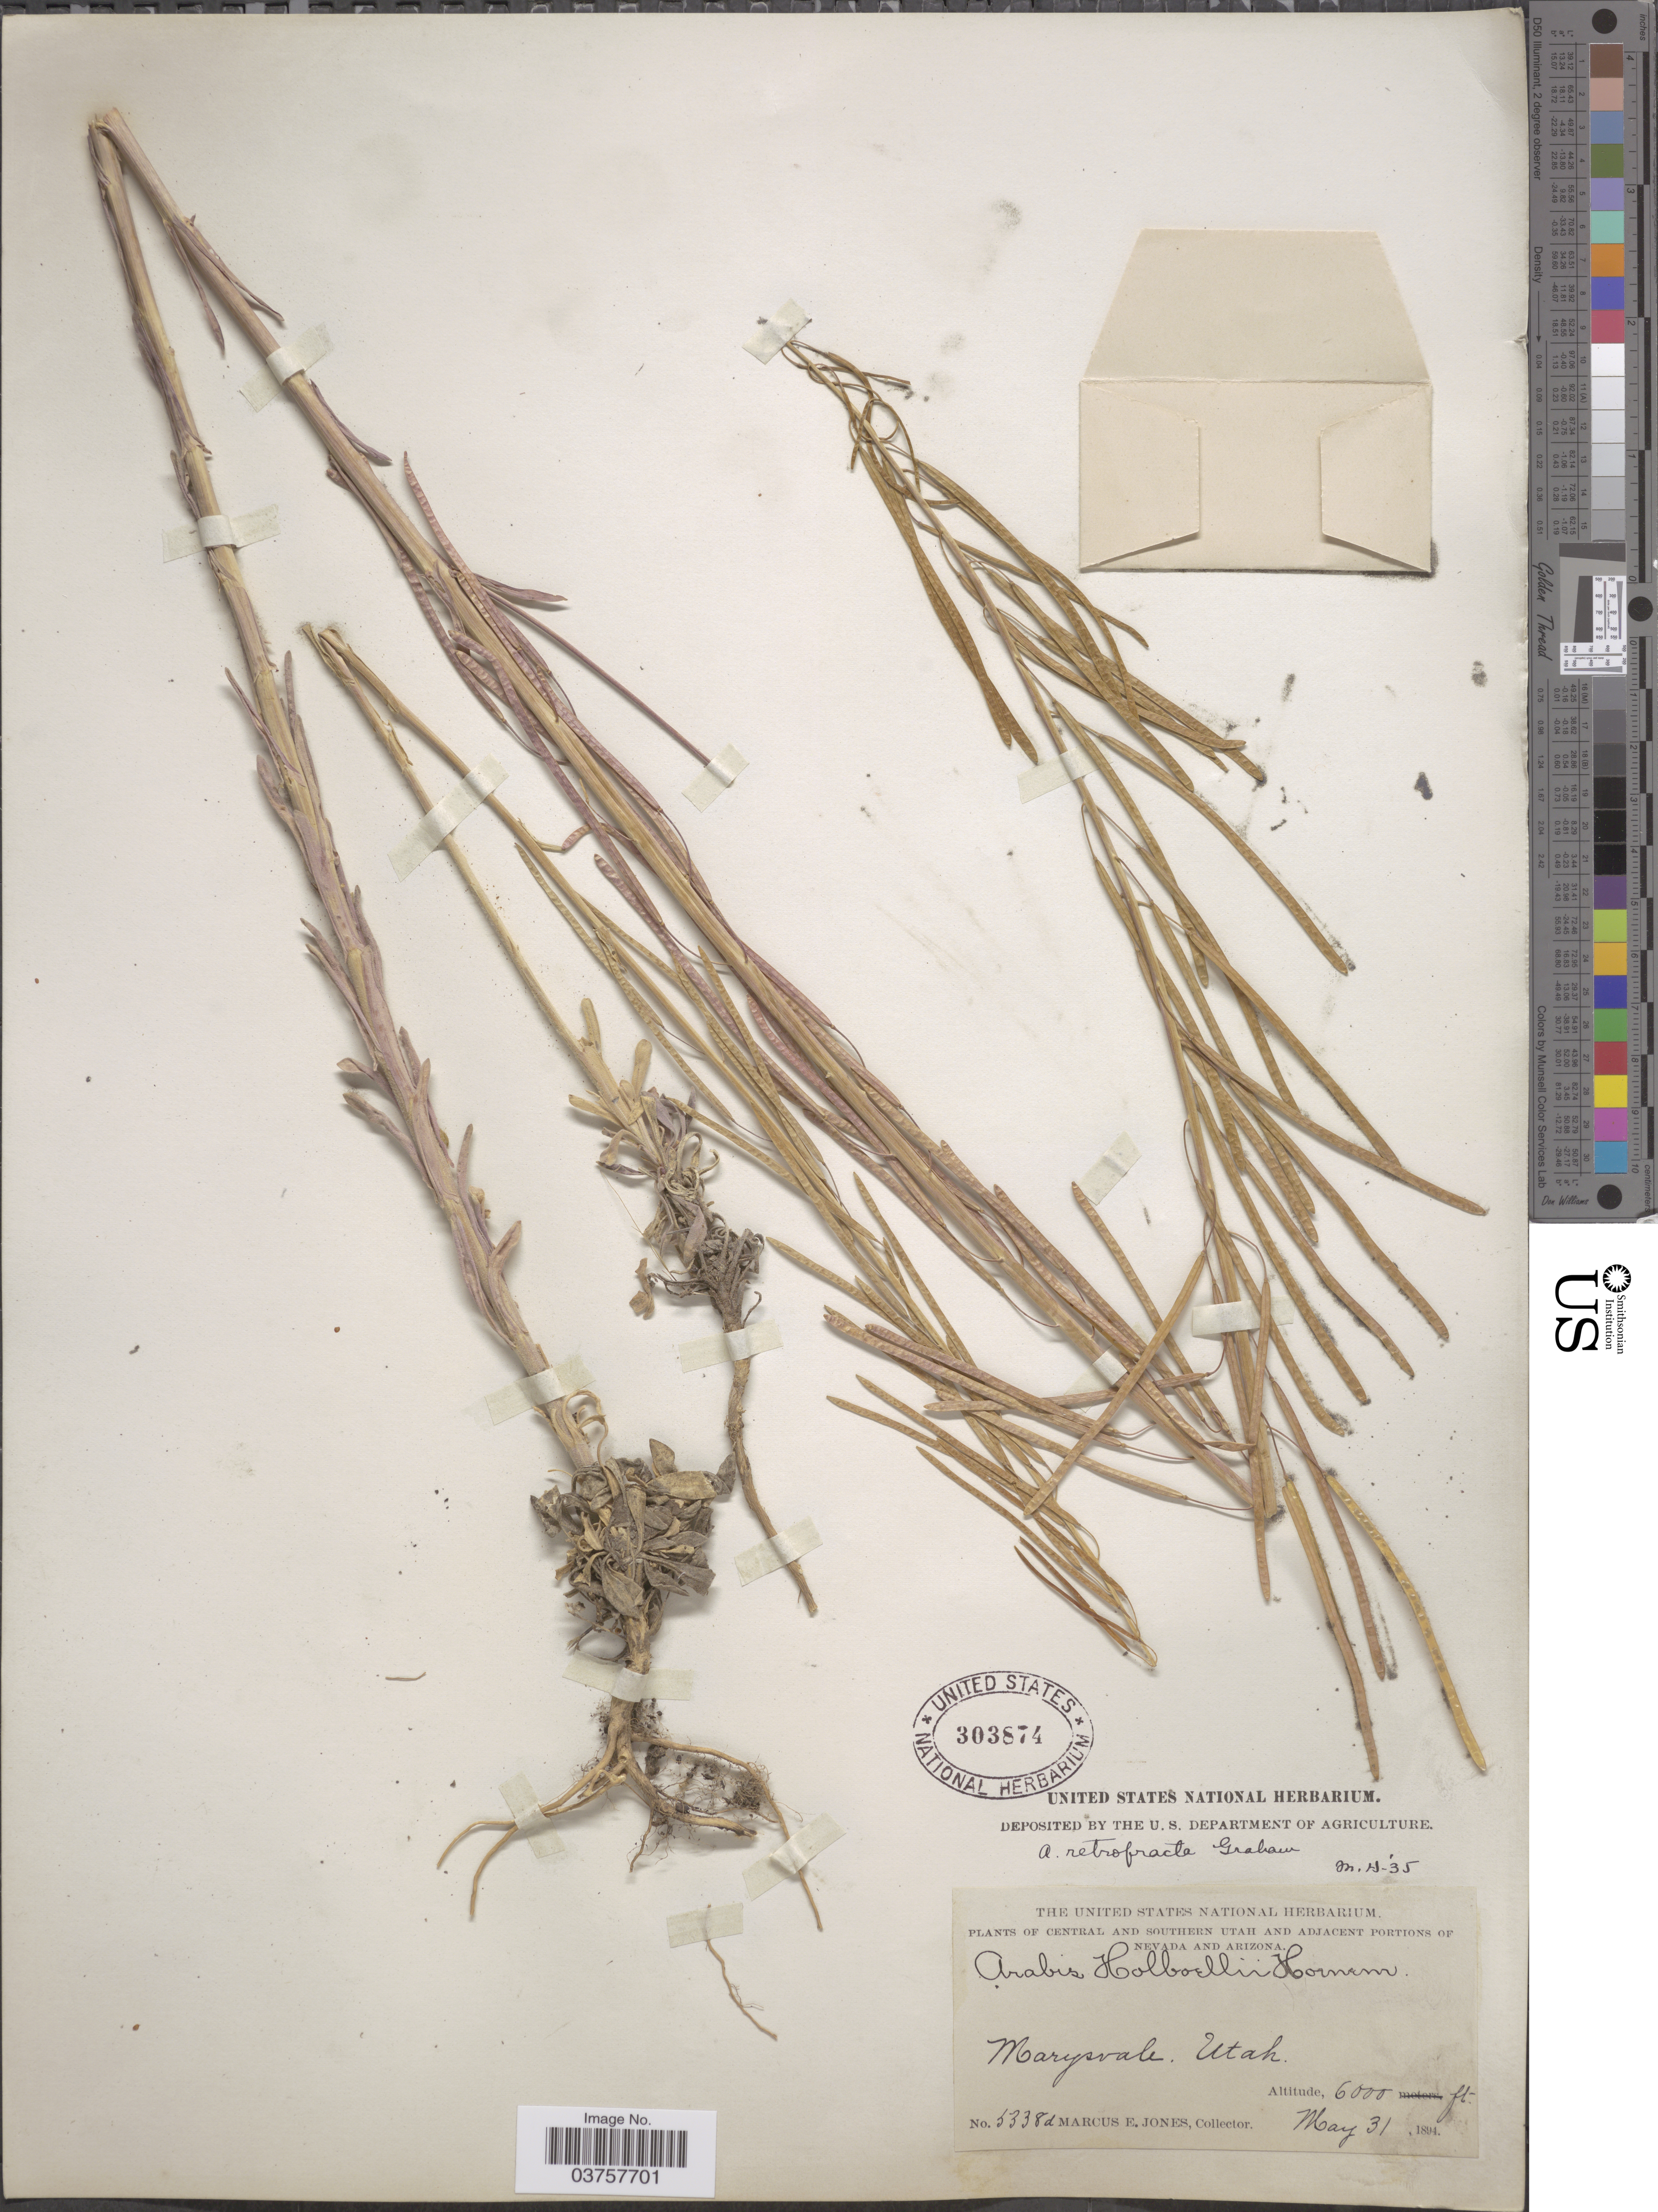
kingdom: Plantae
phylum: Tracheophyta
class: Magnoliopsida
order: Brassicales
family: Brassicaceae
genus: Arabis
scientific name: Arabis holboellii var. retrofracta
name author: Rydb.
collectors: M. E. Jones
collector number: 5338d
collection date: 1894-05-31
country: United States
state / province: Utah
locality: Central and Southern Utah. Marysvale.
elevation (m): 1829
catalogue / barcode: US 303874